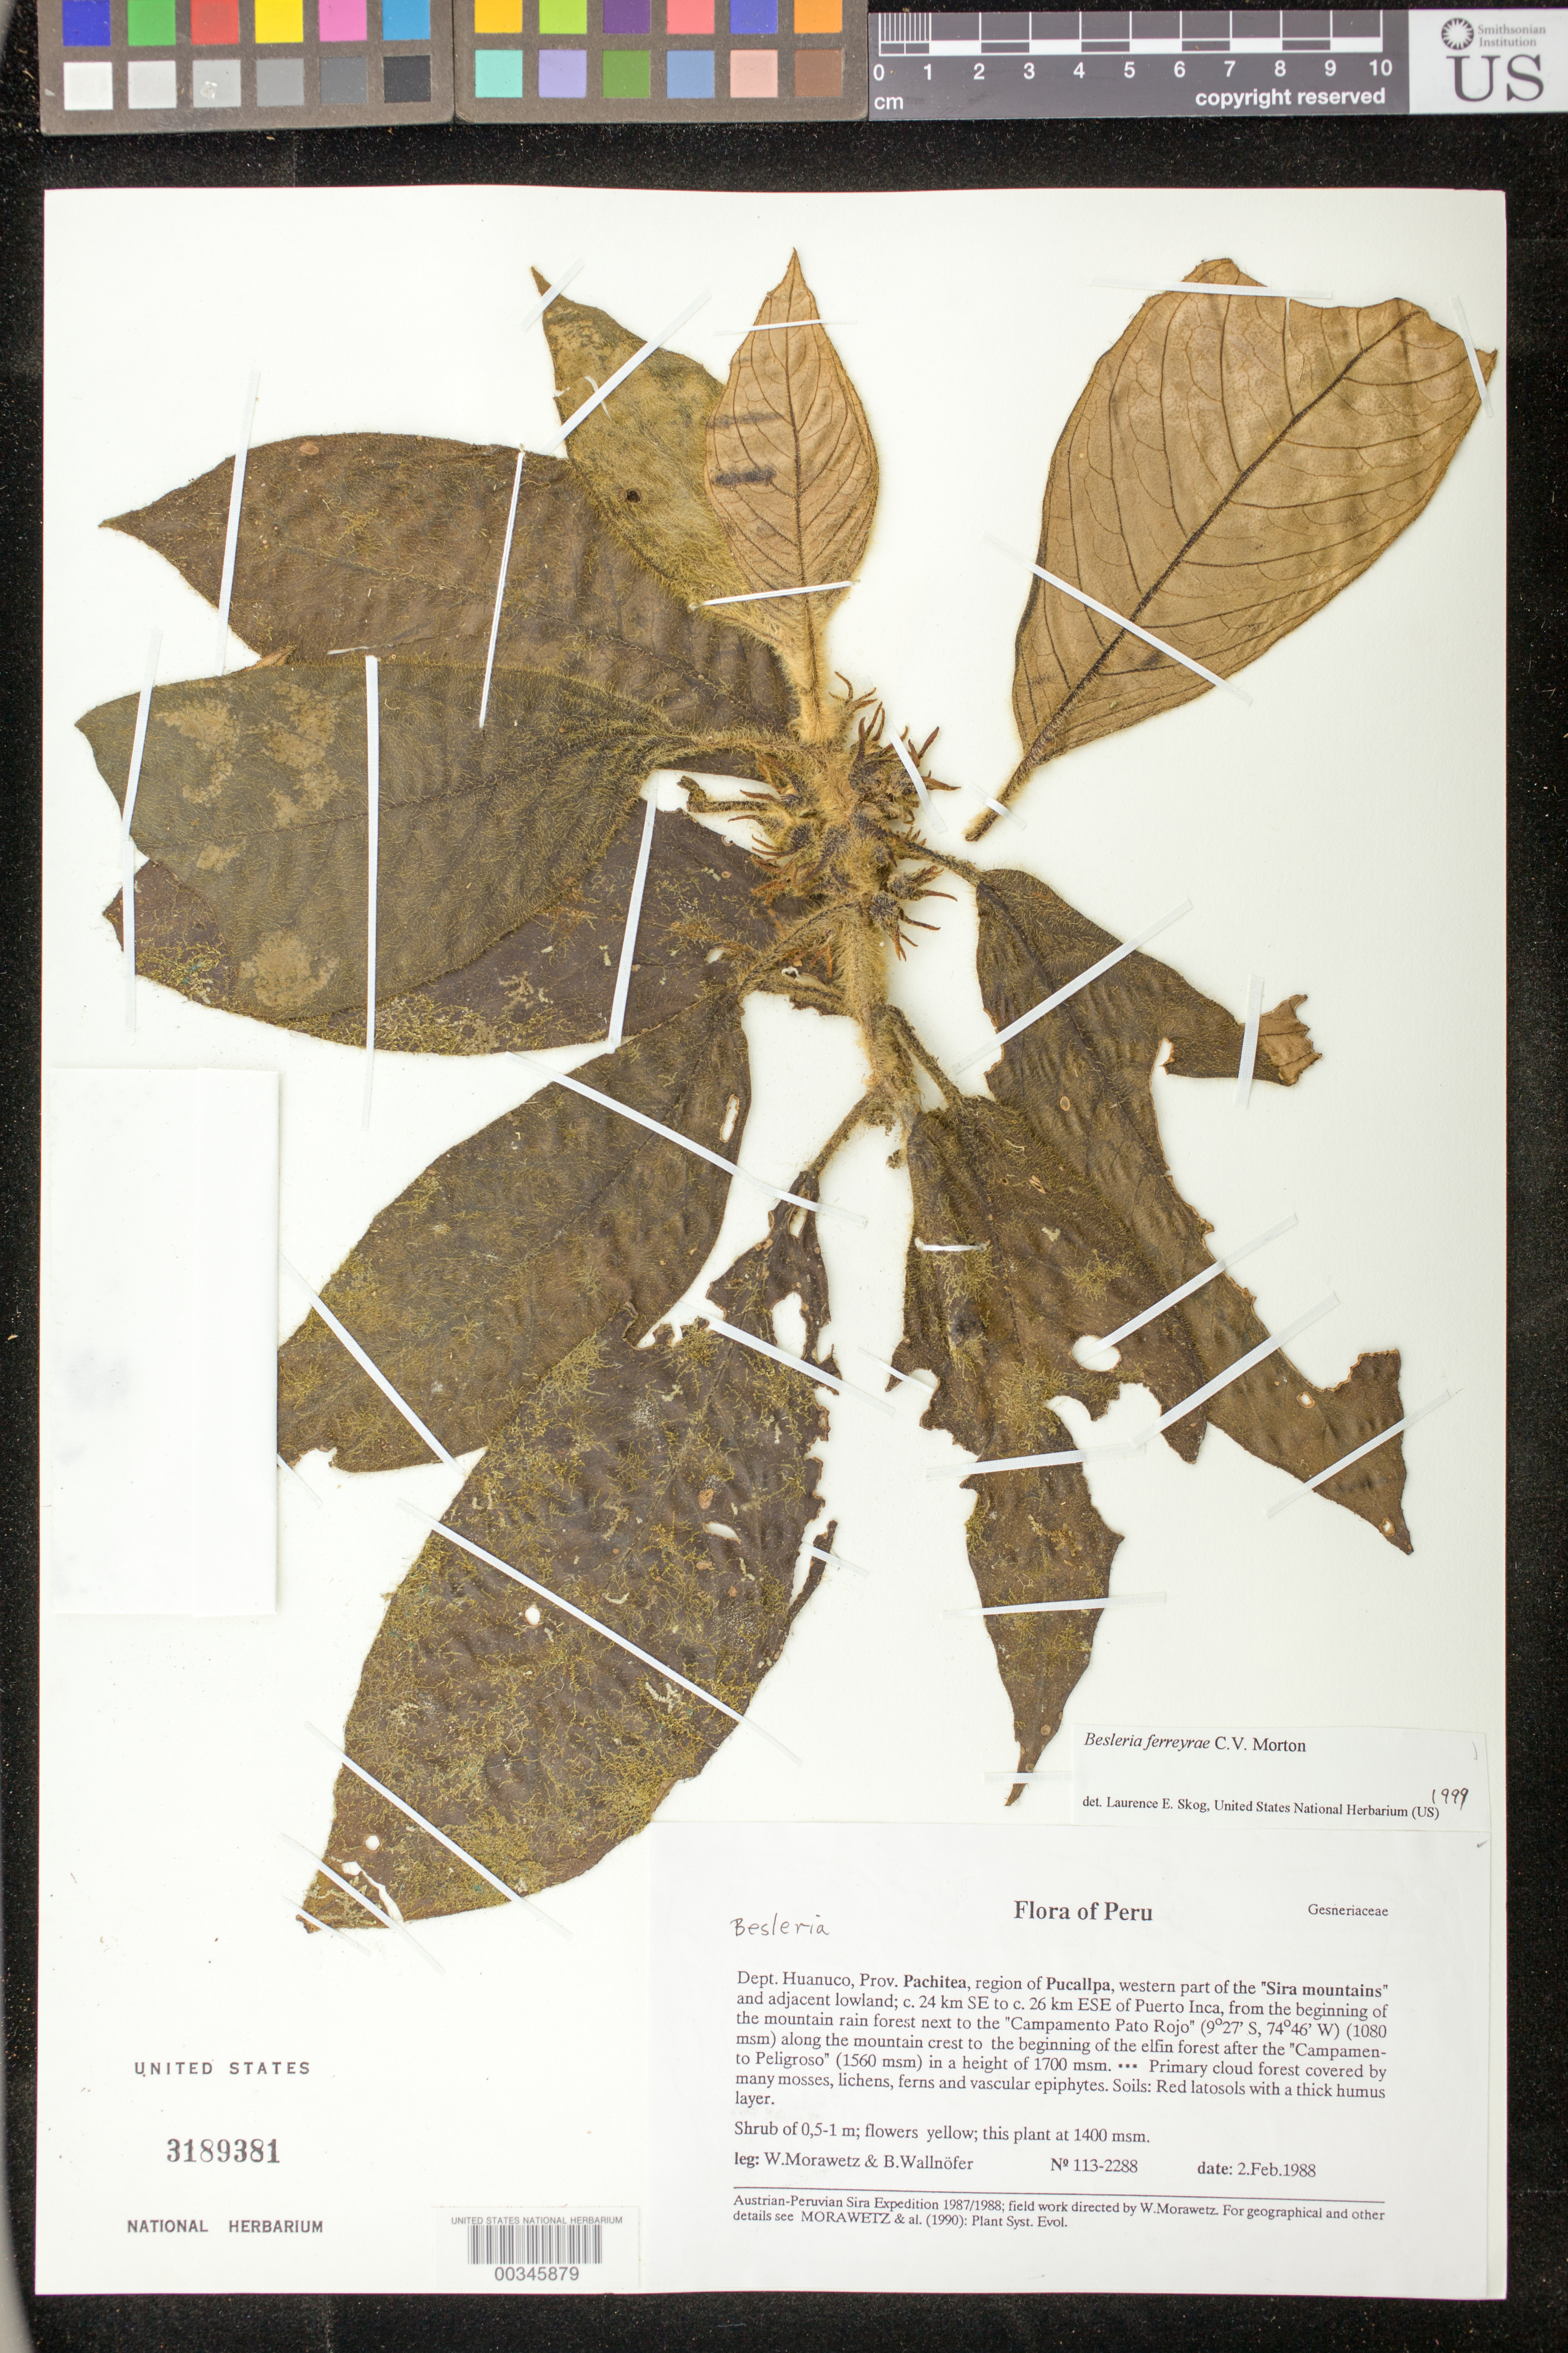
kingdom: Plantae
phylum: Tracheophyta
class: Magnoliopsida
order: Lamiales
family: Gesneriaceae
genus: Besleria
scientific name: Besleria ferreyrae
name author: C.V. Morton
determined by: Skog, Laurence E.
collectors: W. Morawetz & B. Wallnöfer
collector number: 113- 2288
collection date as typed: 02 Feb 1988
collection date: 1988-02-02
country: Peru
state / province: Huánuco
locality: Prov. Pachitea; region of Pucallapa, western part of the "Sira mountains" and adjacent lowland; c. 24 km SE to c. 26 km ESE of Puerto Inca, from the beginning of the mountain rain forest next to the "Campamento Pato Rojo" along the mountain crest to the beginning of the elfin forest after the "Campamento Peligroso"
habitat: Primary cloud forest covered by many mosses, lichens, ferns and vascular epiphytes; soils: red latosols with a thick humus layer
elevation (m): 1400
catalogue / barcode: US 3189381